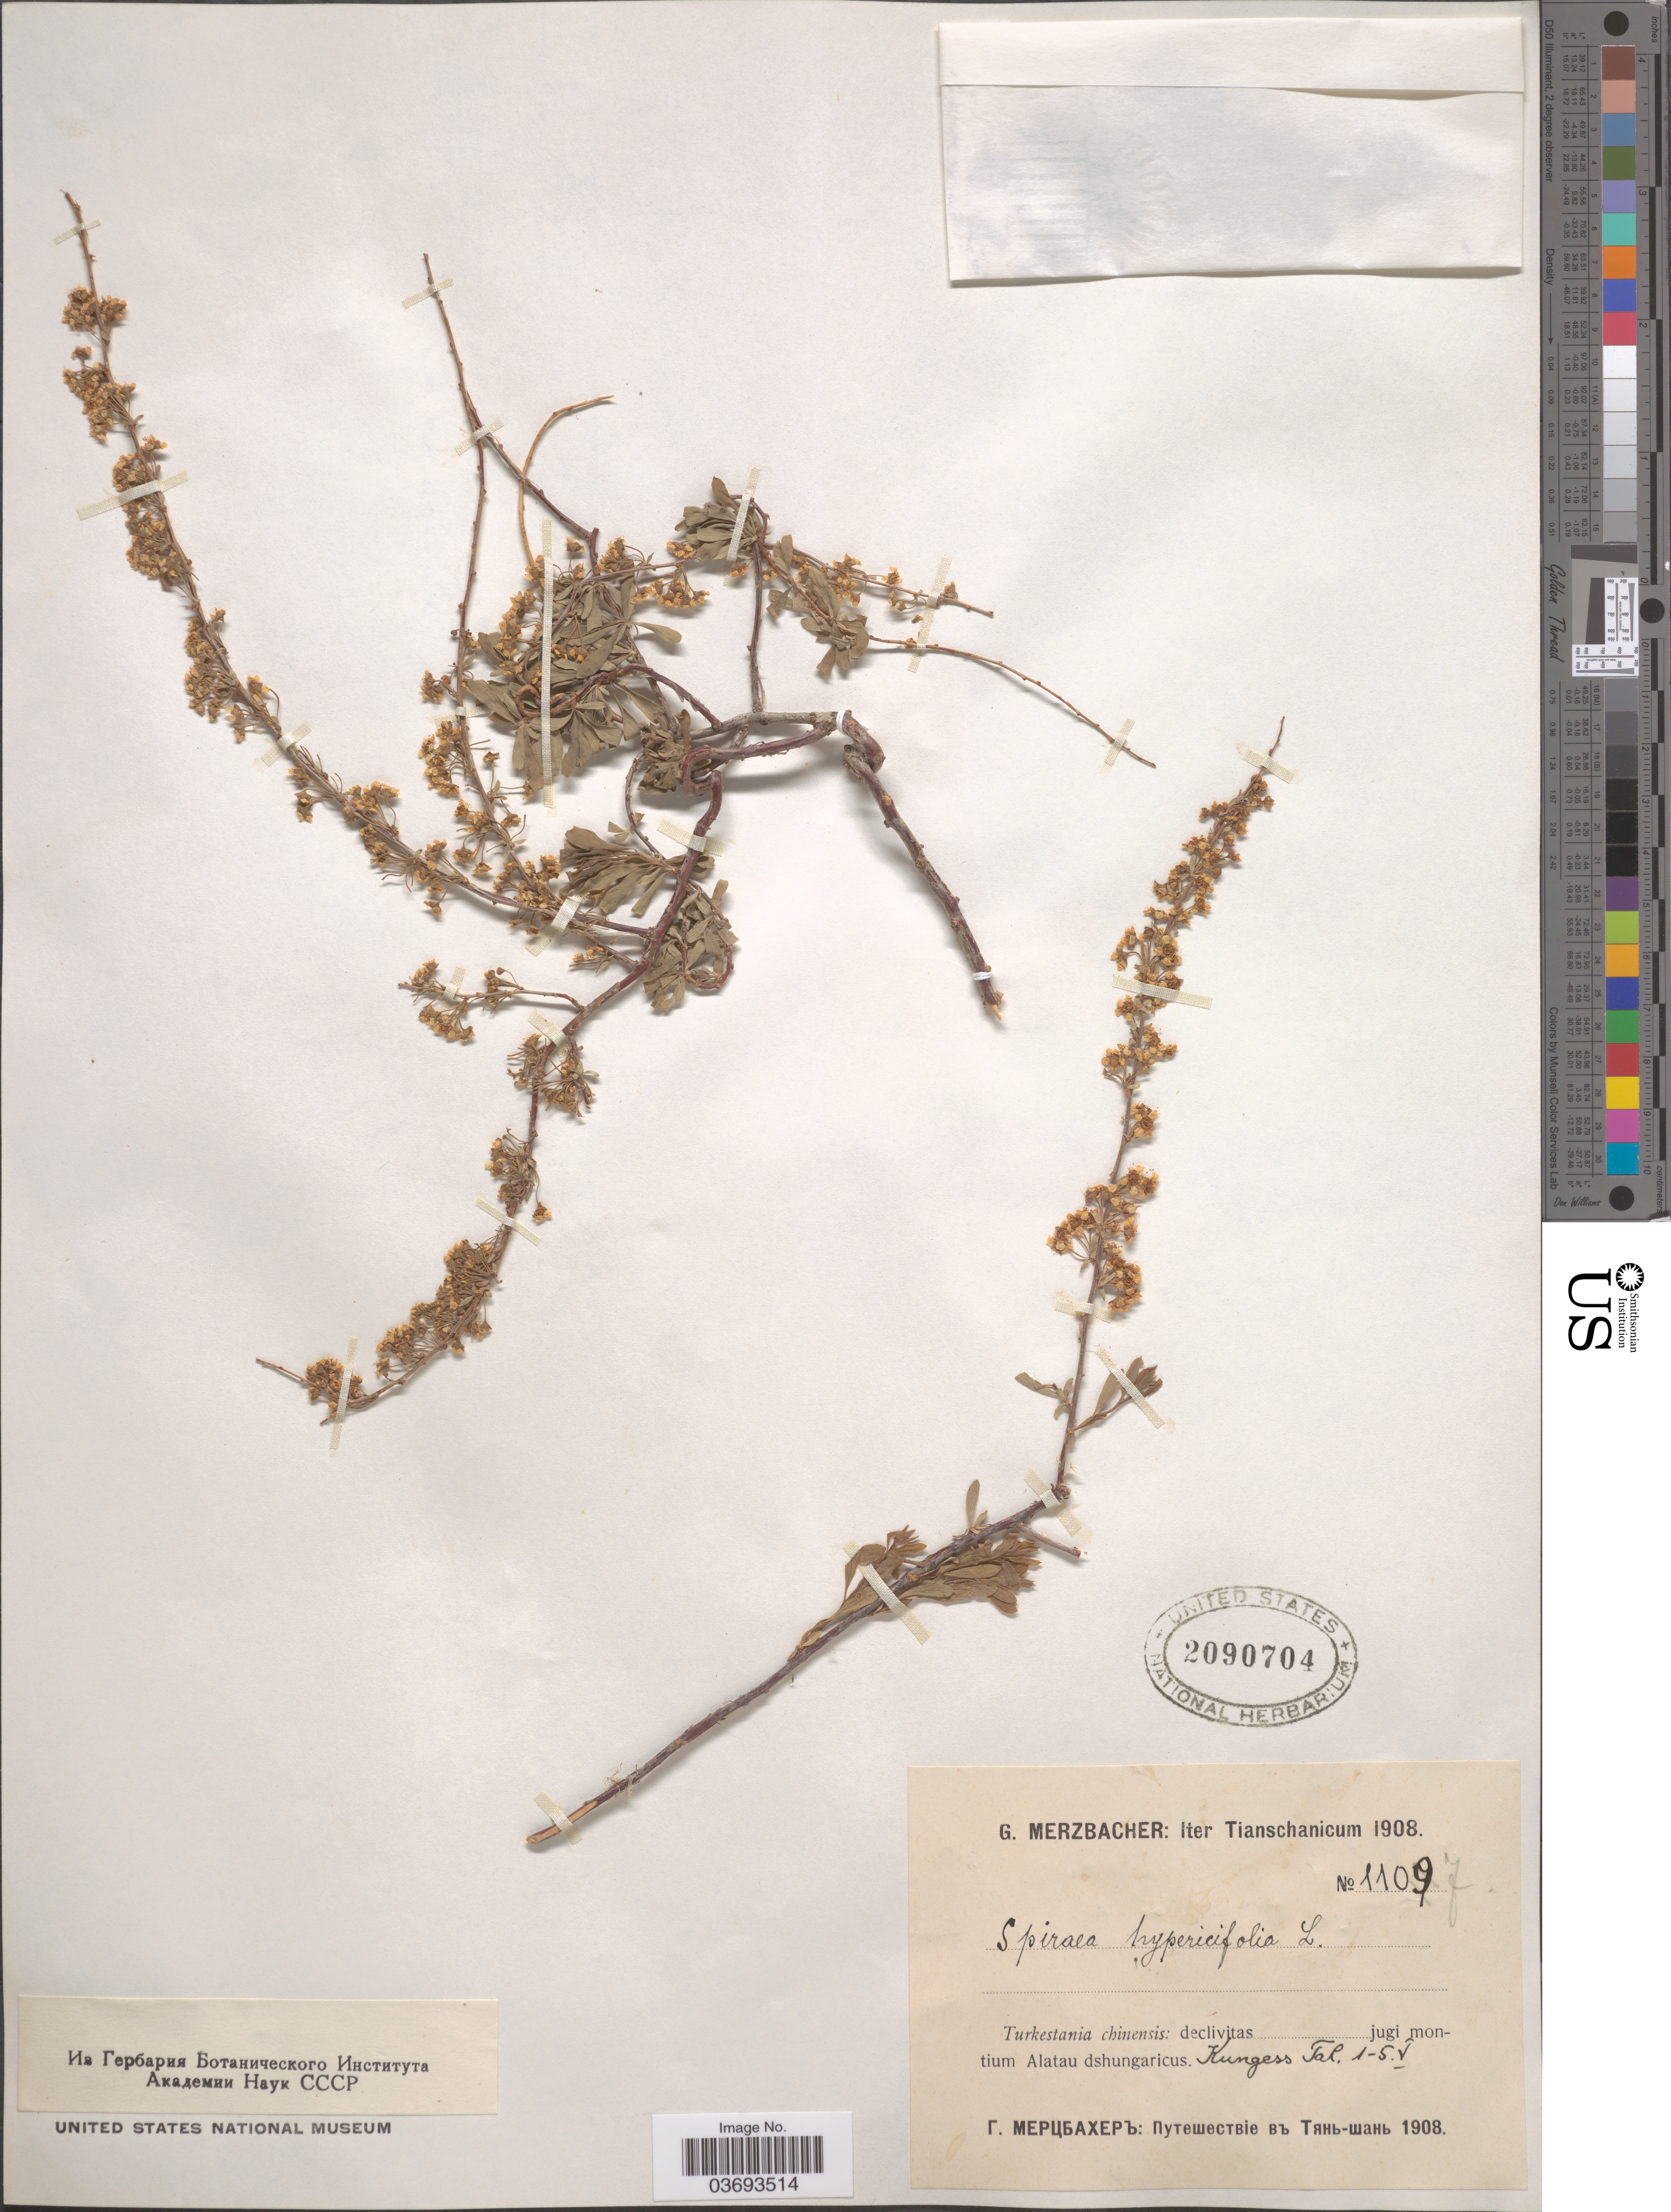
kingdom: Plantae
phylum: Tracheophyta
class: Magnoliopsida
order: Rosales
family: Rosaceae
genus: Spiraea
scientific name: Spiraea hypericifolia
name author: L.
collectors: G. Merzbacher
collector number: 1109*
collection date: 1908-05-01/1908-05-05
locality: Iter Tianschanicum. Turkestania chinensis: declivitas jugi montium Alatau dshungaricus. Kungess Tal.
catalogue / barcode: US 2090704